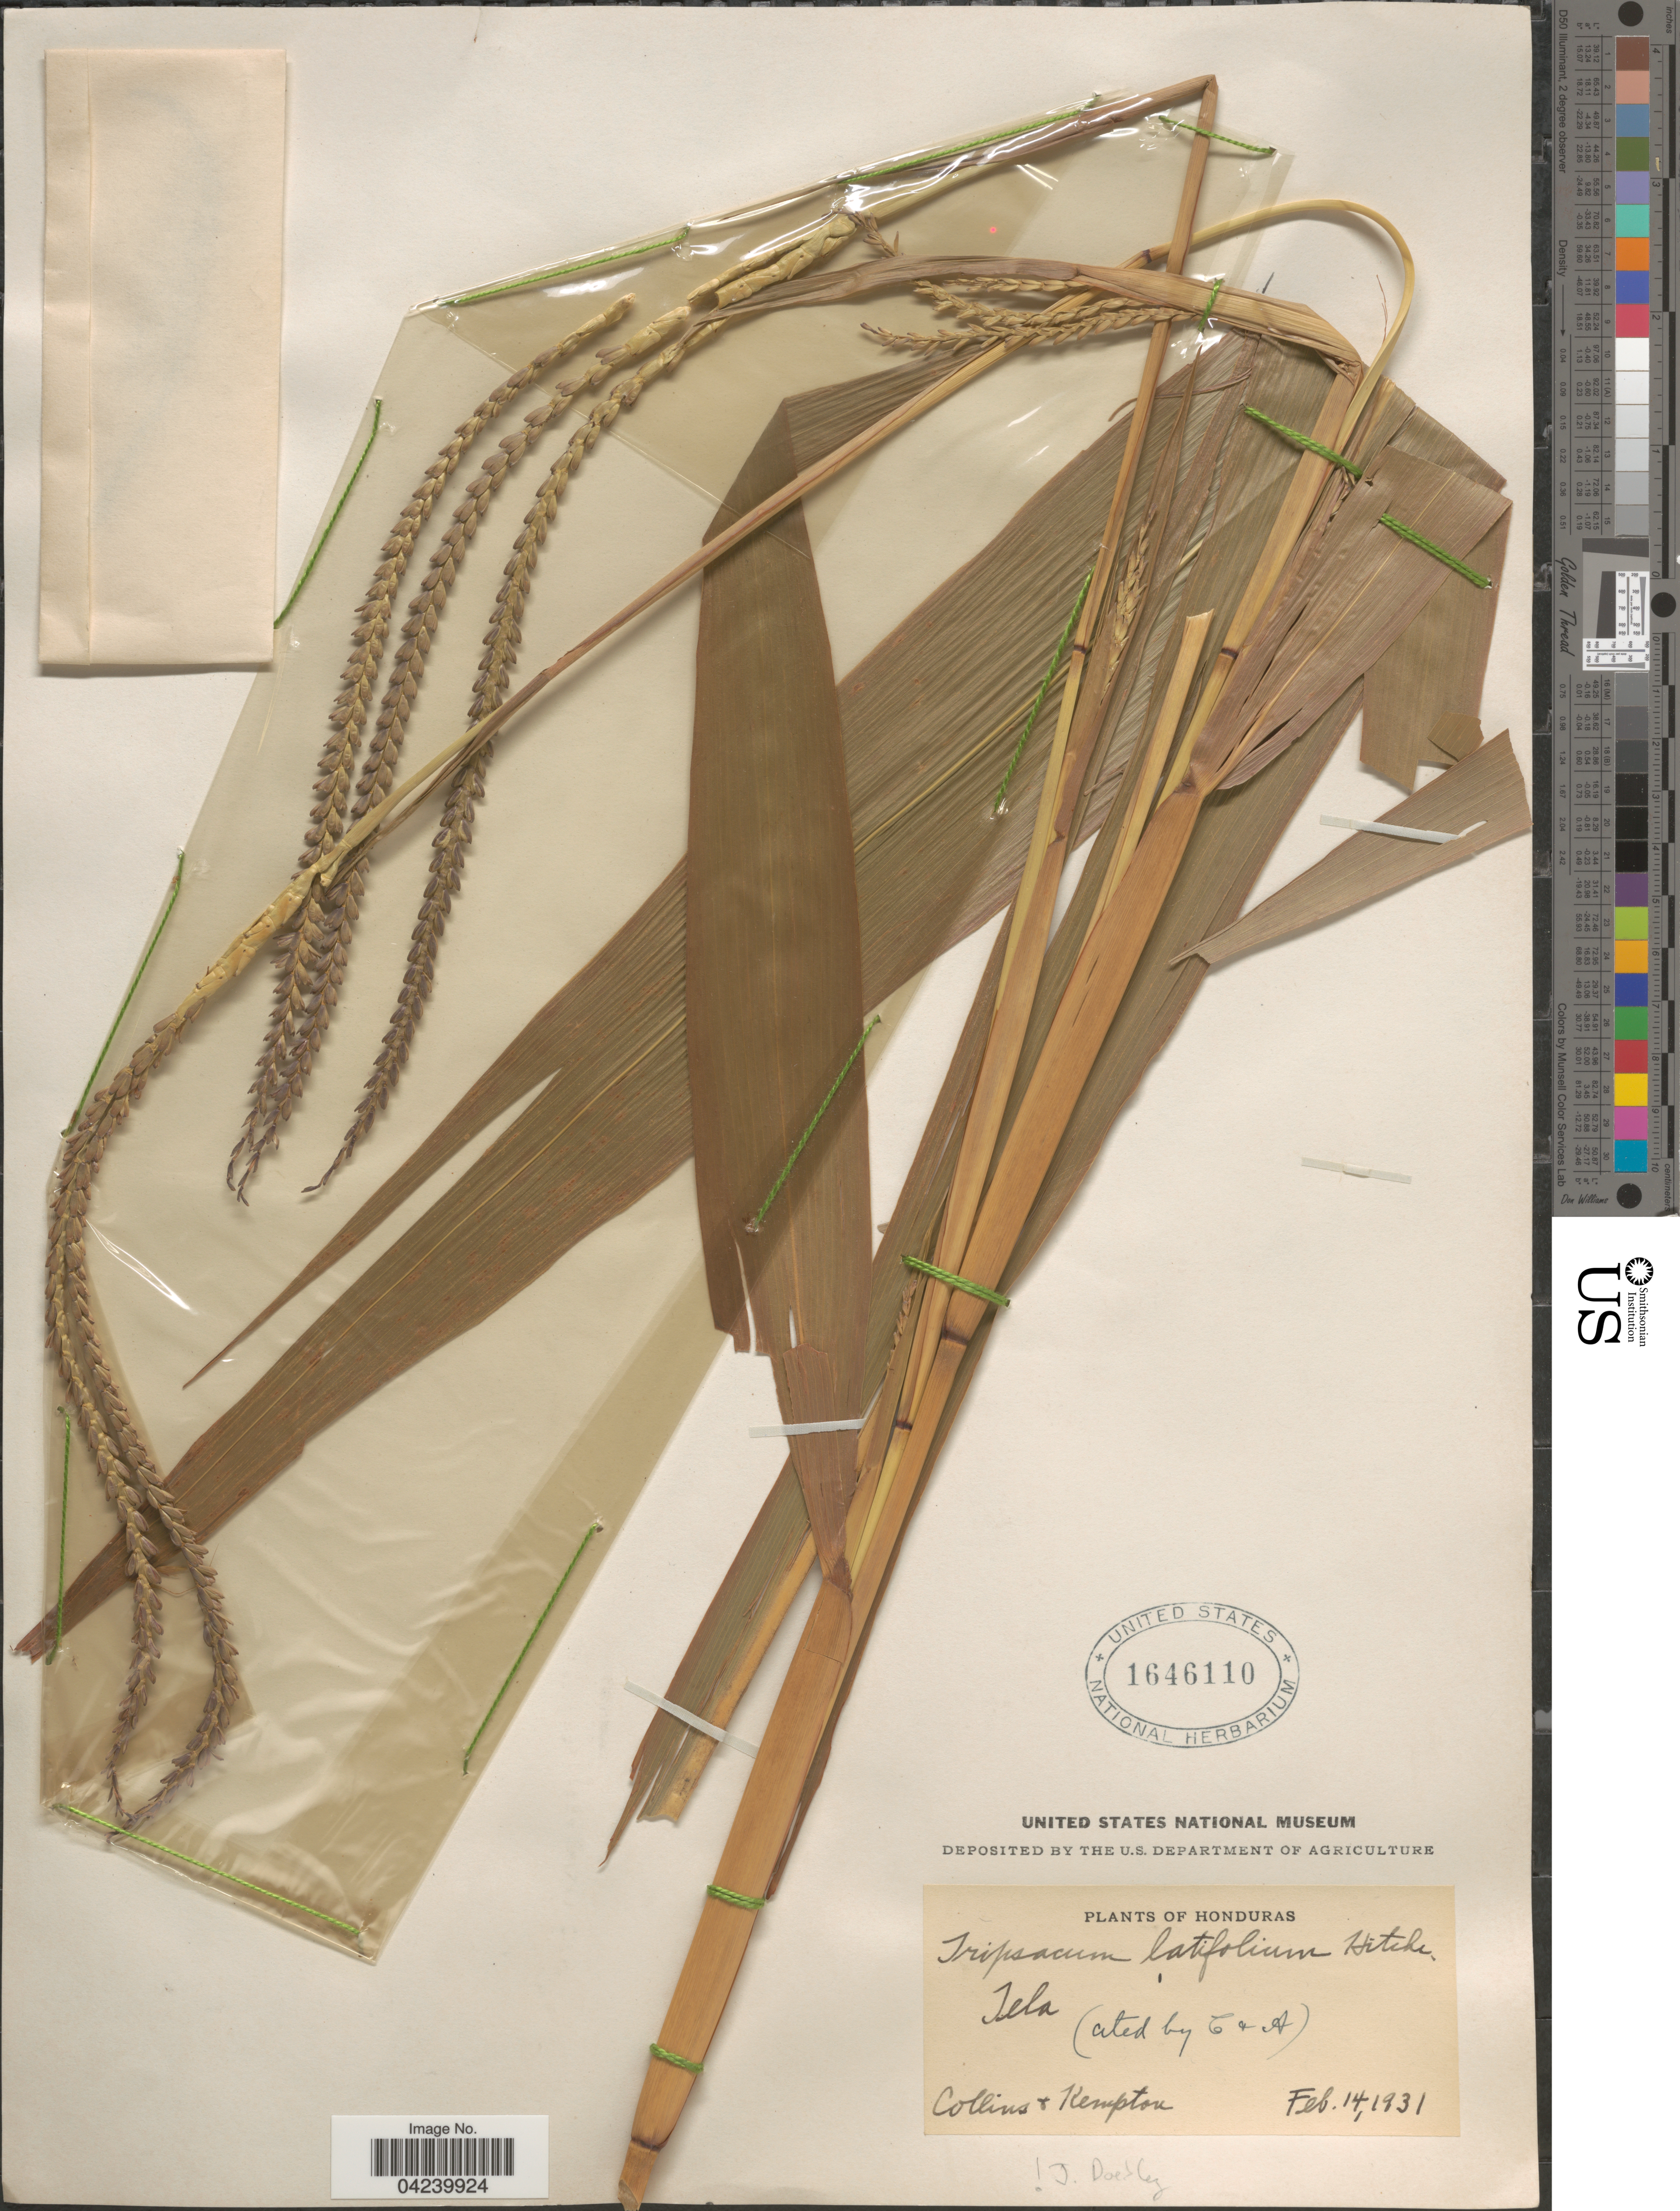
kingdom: Plantae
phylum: Tracheophyta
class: Liliopsida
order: Poales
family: Poaceae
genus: Tripsacum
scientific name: Tripsacum latifolium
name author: Hitchc.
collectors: -- Collins & -. Kempton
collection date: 1931-02-14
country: Honduras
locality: Tela.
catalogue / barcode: US 1646110